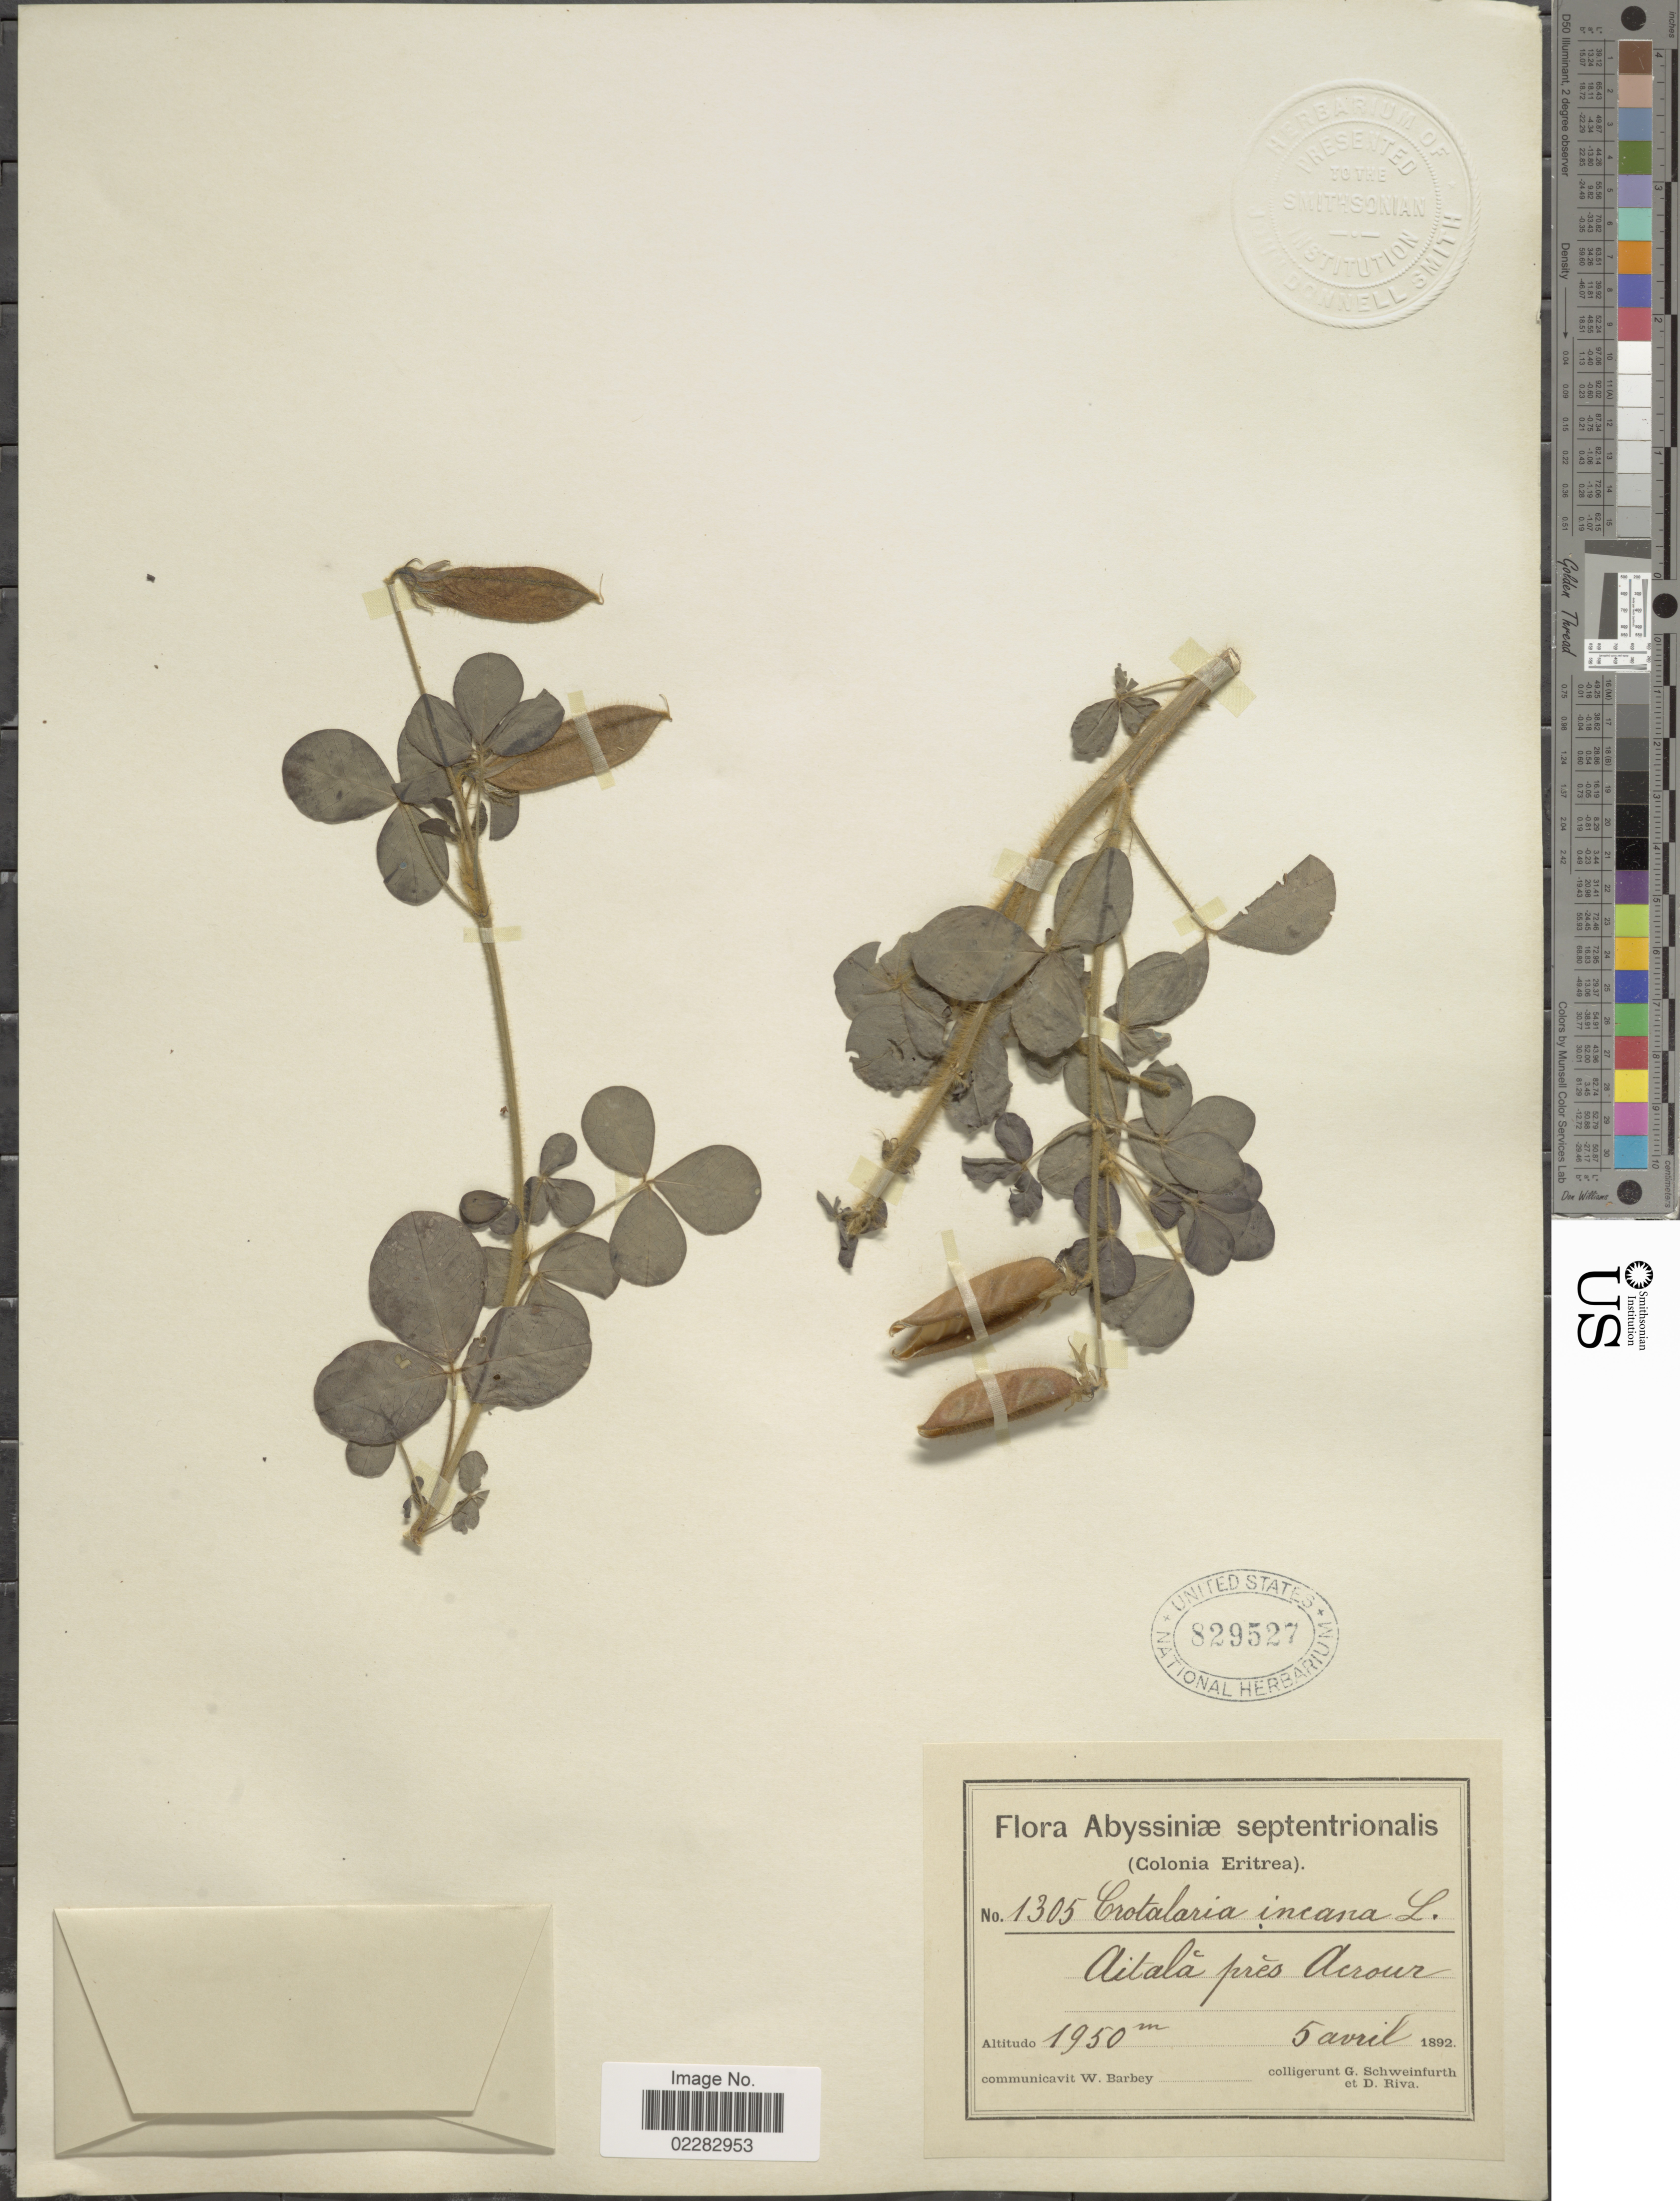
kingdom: Plantae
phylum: Tracheophyta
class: Magnoliopsida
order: Fabales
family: Fabaceae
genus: Crotalaria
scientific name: Crotalaria incana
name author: L.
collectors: G. A. Schweinfurth & D. Riva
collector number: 1305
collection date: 1892-04-05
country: Eritrea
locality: Aitala pres Acrour.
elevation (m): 1950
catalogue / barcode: US 829527